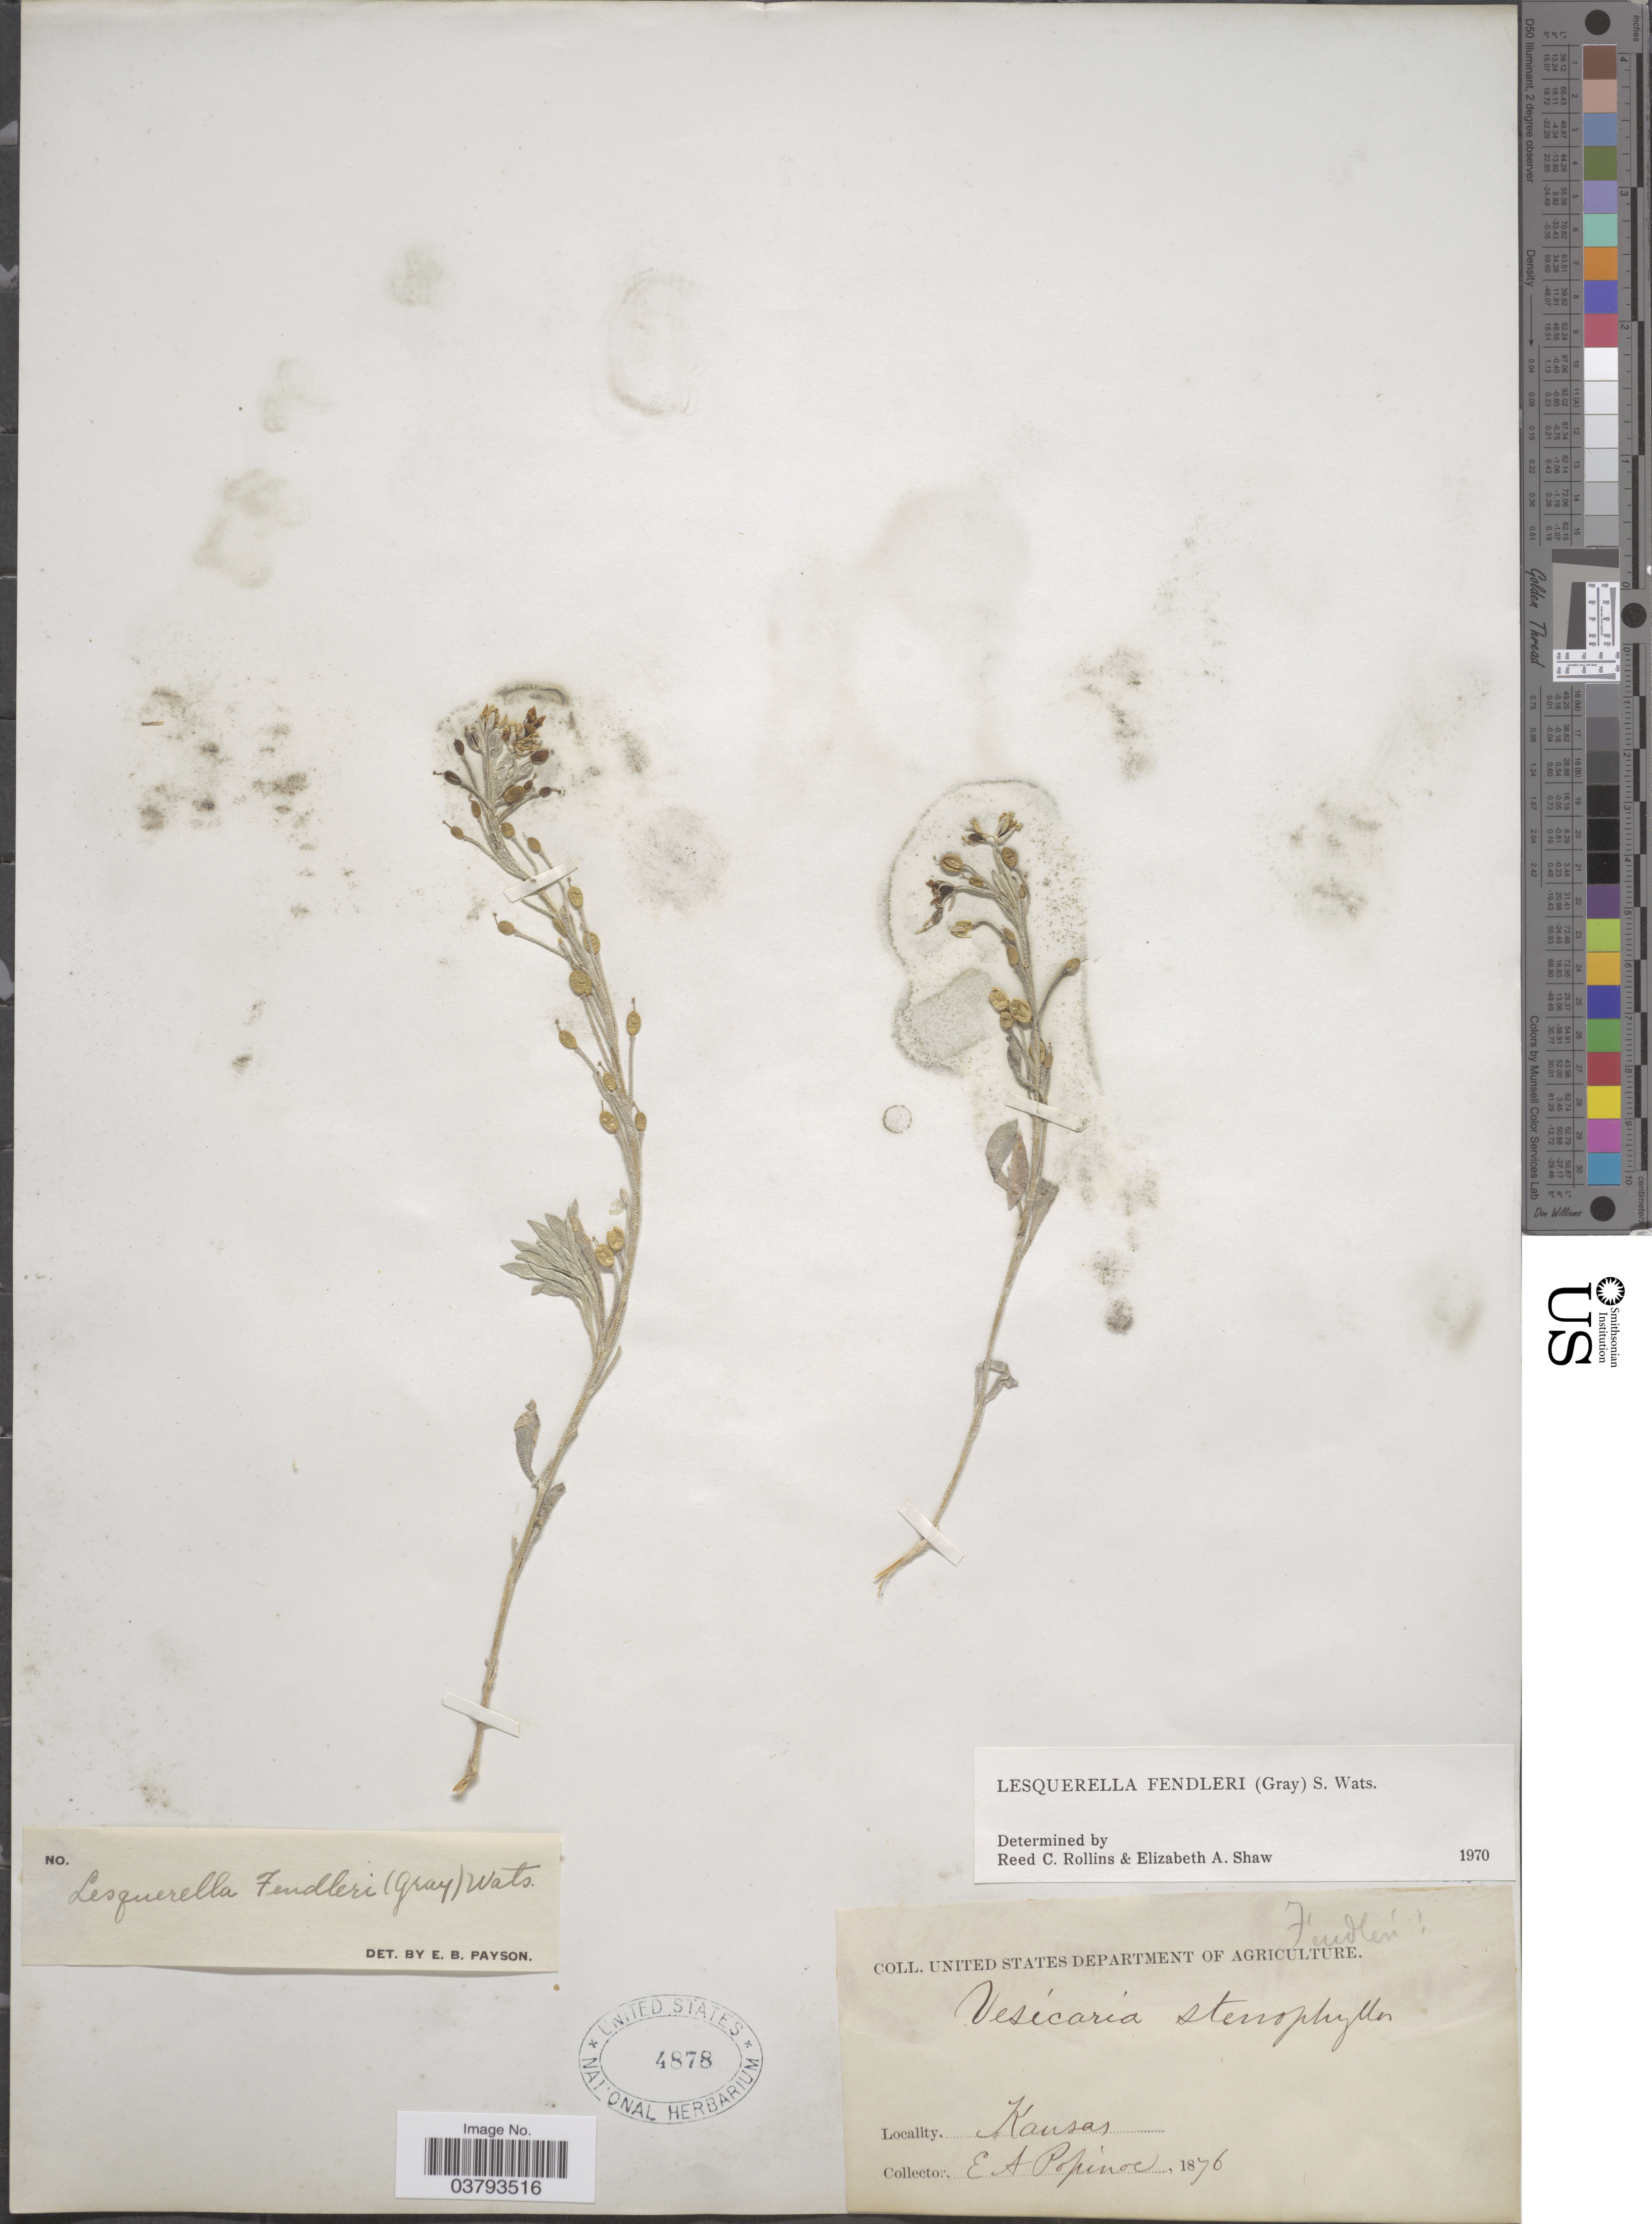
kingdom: Plantae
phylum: Tracheophyta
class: Magnoliopsida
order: Brassicales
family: Brassicaceae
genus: Lesquerella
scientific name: Lesquerella fendleri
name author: (A. Gray) S. Watson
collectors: E. Popinoe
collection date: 1876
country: United States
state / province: Kansas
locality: Kansas.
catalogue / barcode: US 4878